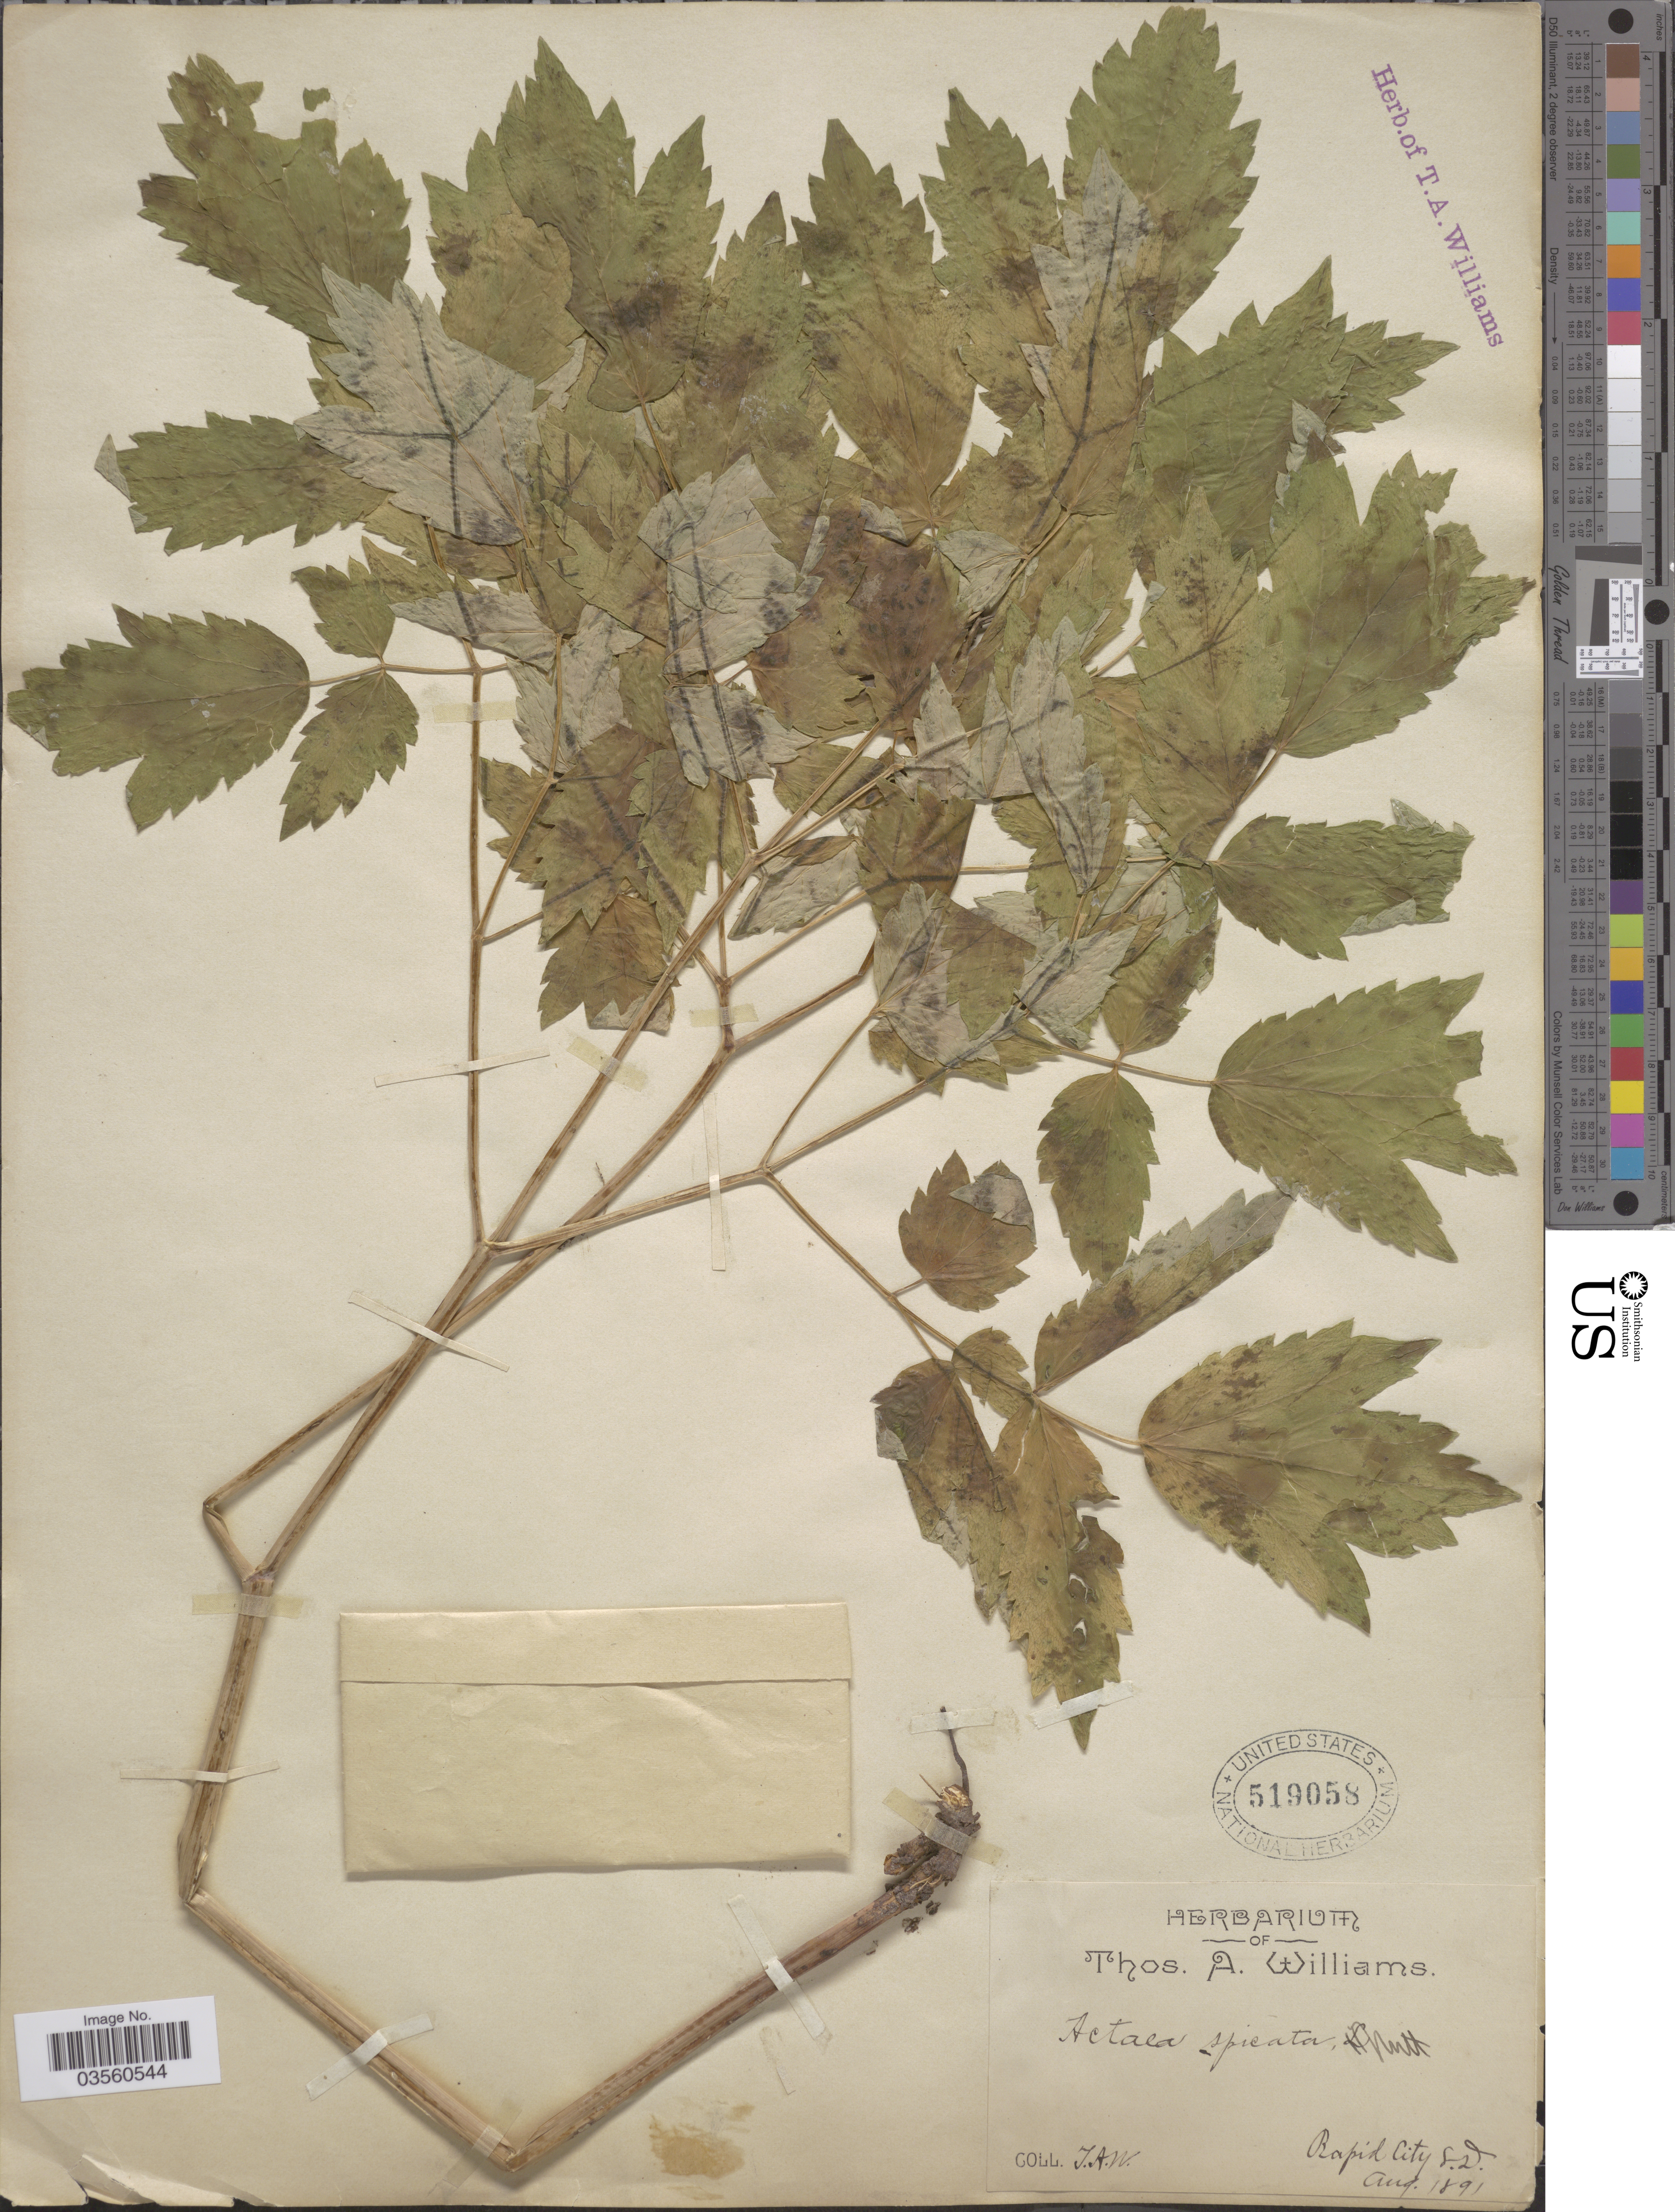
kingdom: Plantae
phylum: Tracheophyta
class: Magnoliopsida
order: Ranunculales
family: Ranunculaceae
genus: Actaea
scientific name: Actaea rubra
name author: (Aiton) Willd.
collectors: T. A. Williams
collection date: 1891-08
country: United States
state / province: South Dakota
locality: Rapid City.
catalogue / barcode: US 519058